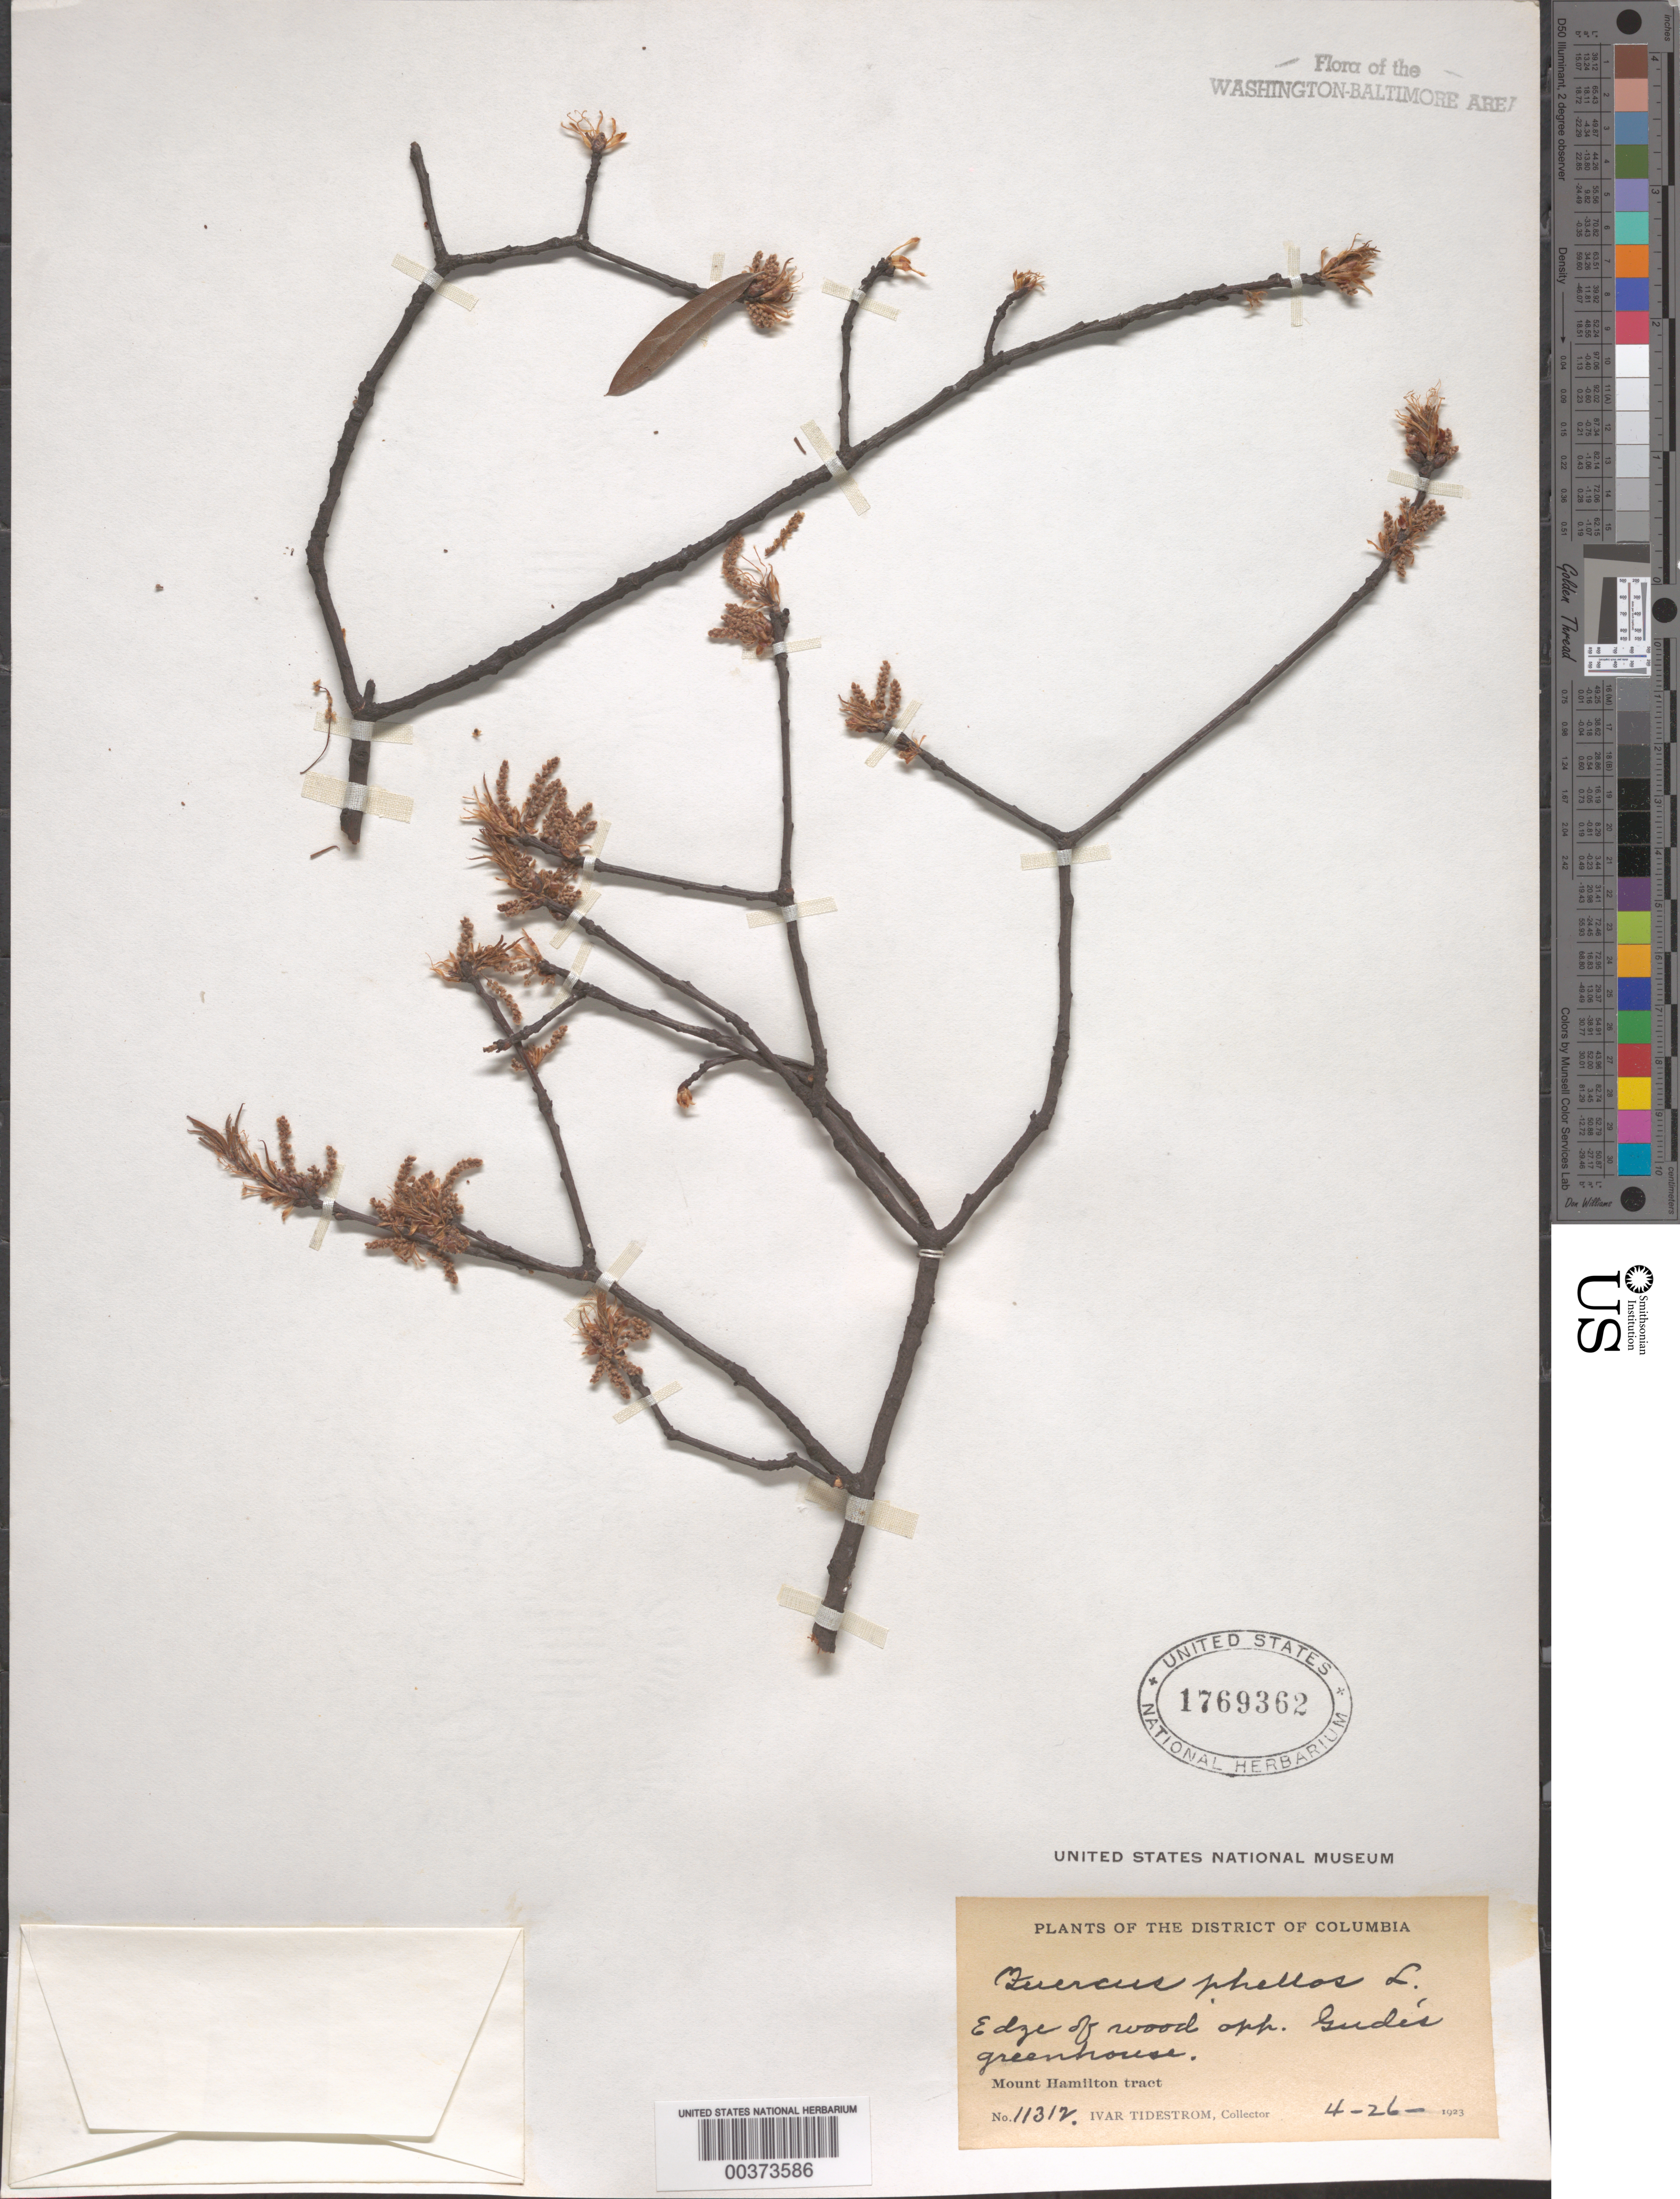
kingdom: Plantae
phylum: Tracheophyta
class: Magnoliopsida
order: Fagales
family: Fagaceae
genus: Quercus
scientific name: Quercus phellos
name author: L.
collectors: I. F. Tidestrom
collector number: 11312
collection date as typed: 26 Apr 1923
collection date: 1923-04-26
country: United States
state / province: District of Columbia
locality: Opposite Gudes Greenhouse, Mount Hamilton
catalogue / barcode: US 1769362